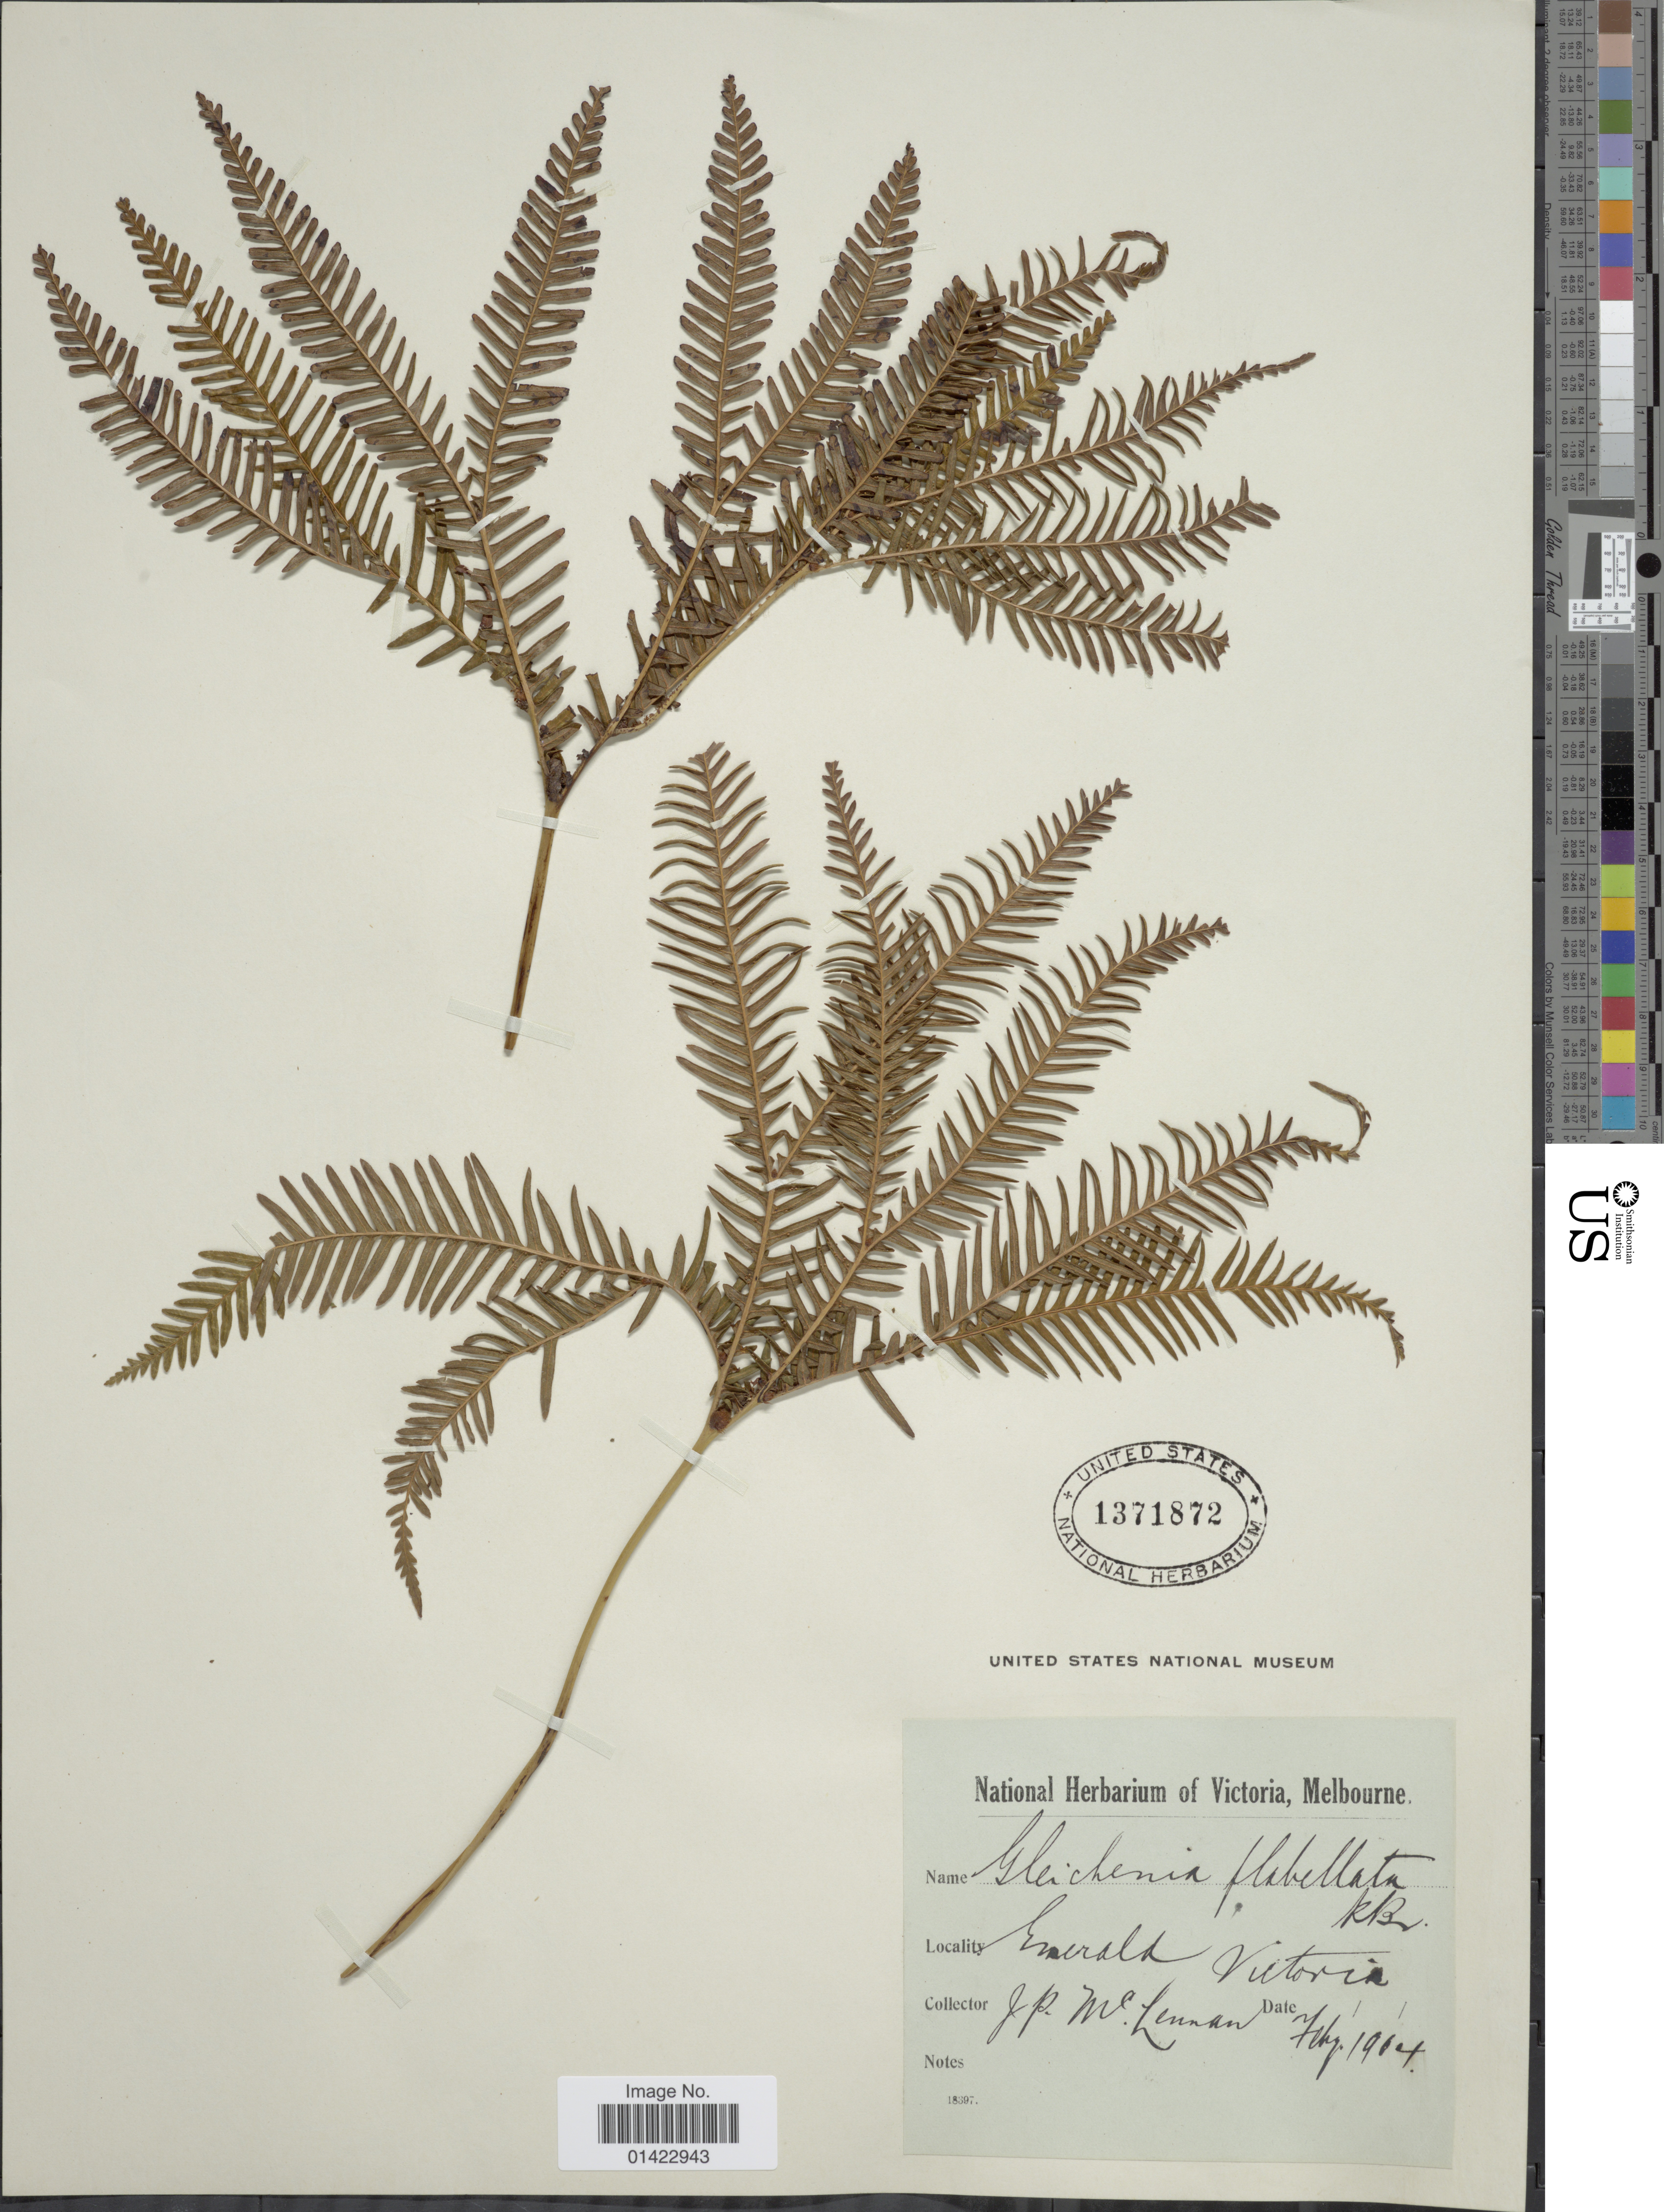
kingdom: Plantae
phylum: Tracheophyta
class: Polypodiopsida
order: Gleicheniales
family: Gleicheniaceae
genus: Sticherus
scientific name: Sticherus flabellatus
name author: (R. Br.) H. St. John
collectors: J. Leuman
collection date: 1904-02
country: Australia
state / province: Victoria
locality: Emerald Victoria.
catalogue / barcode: US 1371872